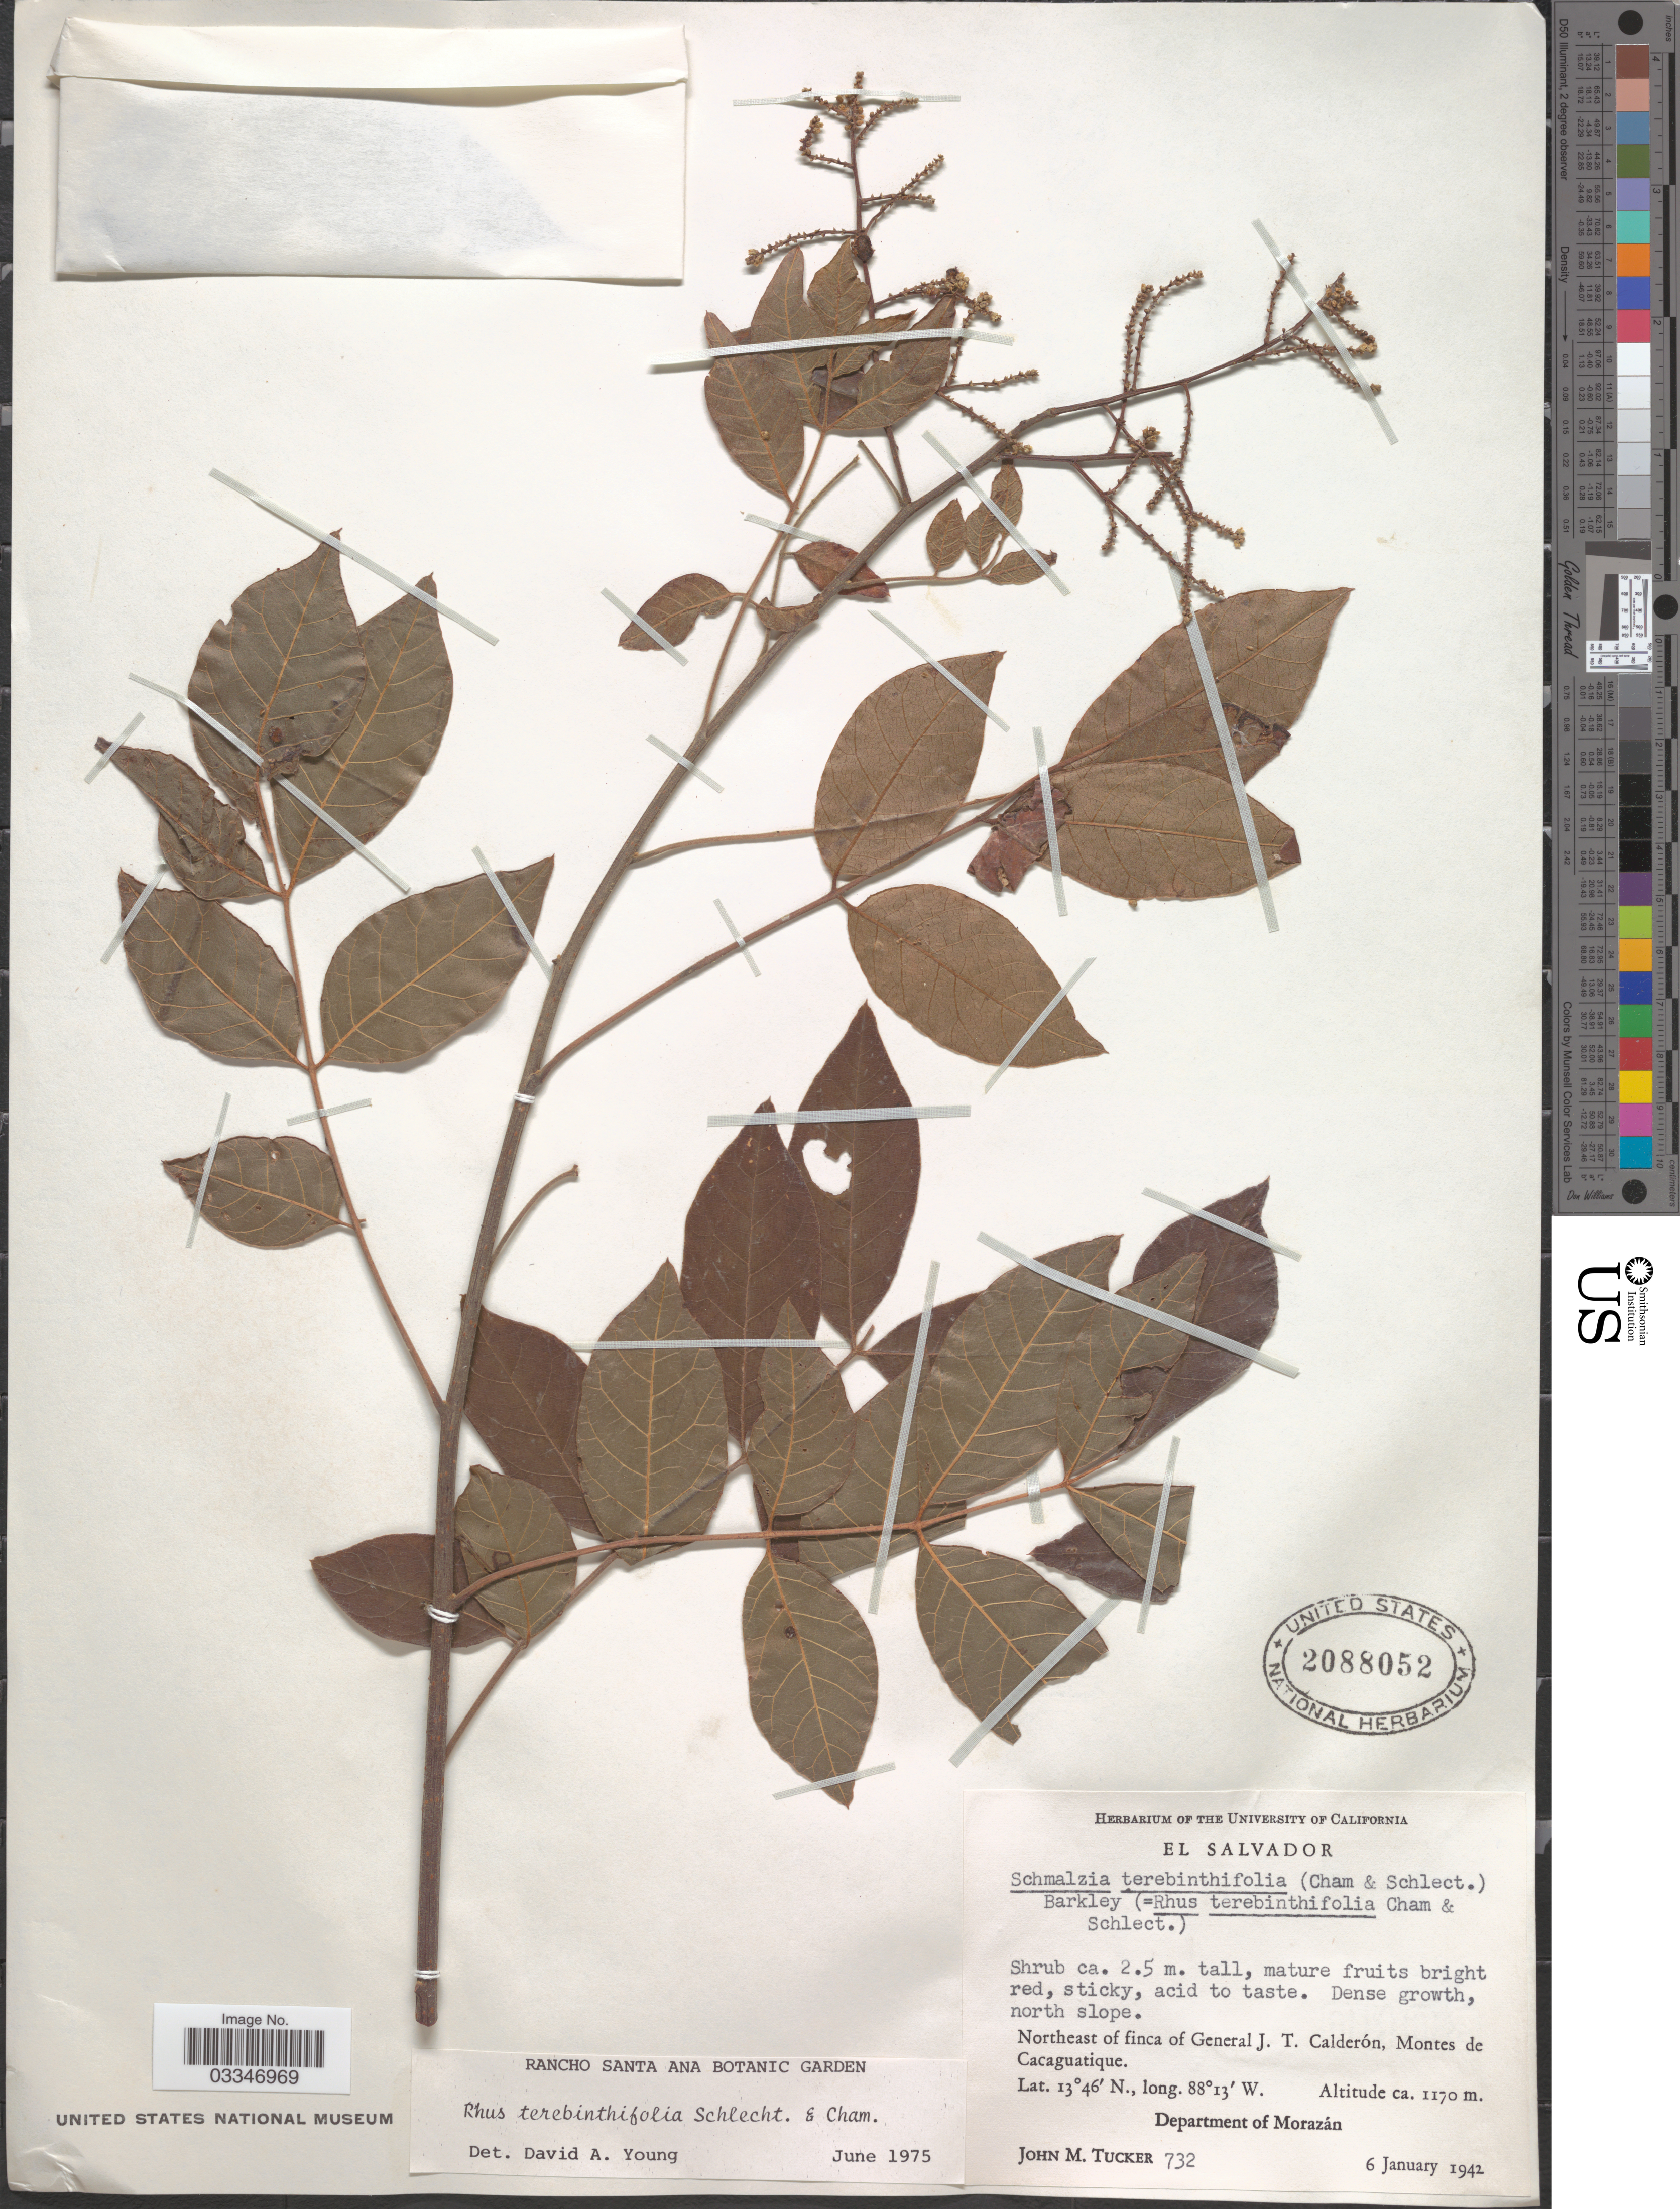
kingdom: Plantae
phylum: Tracheophyta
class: Magnoliopsida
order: Sapindales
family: Anacardiaceae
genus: Rhus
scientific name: Rhus terebinthifolia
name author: Schltdl. & Cham.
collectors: J. M. Tucker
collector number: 732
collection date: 1942-01-06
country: El Salvador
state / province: Morazan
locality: Northeast of finca of General J.T. Calderón, Montes de Cacaguatique, Department of Morazán.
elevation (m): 1170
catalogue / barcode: US 2088052